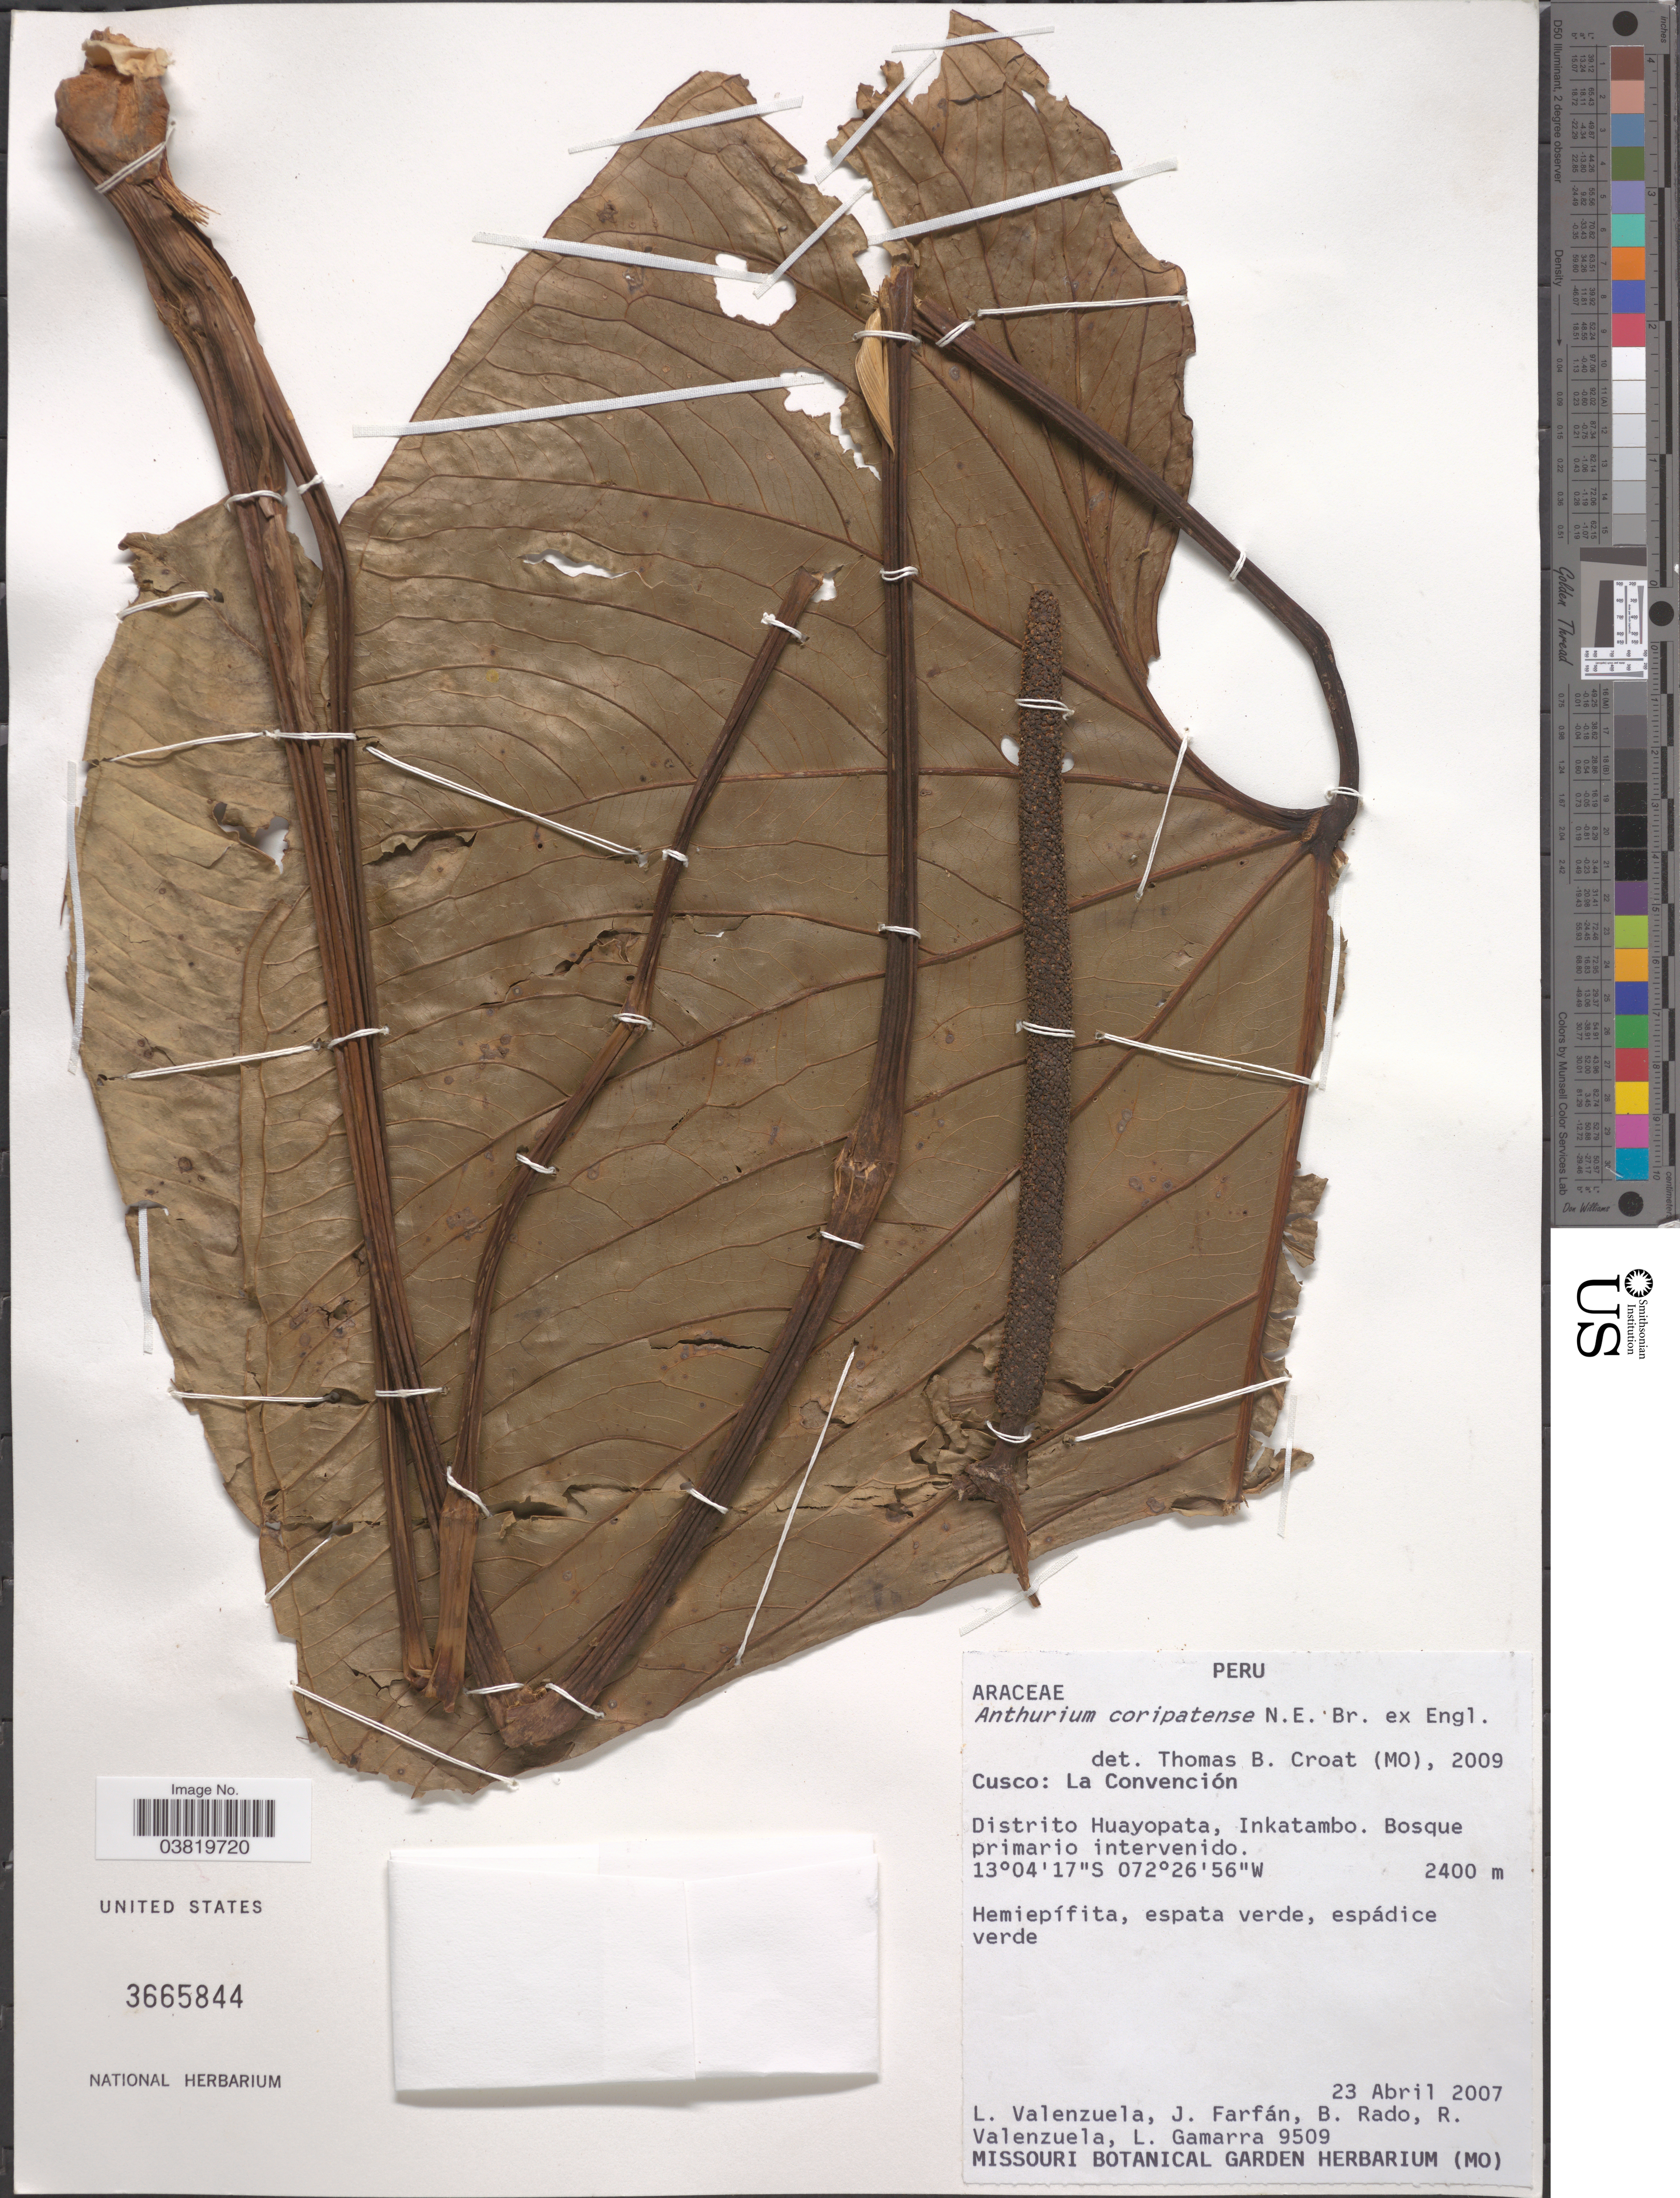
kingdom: Plantae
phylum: Tracheophyta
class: Liliopsida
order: Alismatales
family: Araceae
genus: Anthurium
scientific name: Anthurium coripatense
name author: N.E. Br.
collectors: L. Valenzuela, J. Farfán, B. Rado, R. Valenzuela & L. Gamarra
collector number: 9509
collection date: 2007-04-23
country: Peru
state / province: Cusco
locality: La Convención. Distrito Huayopata, Inkatambo.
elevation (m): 2400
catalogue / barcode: US 3665844